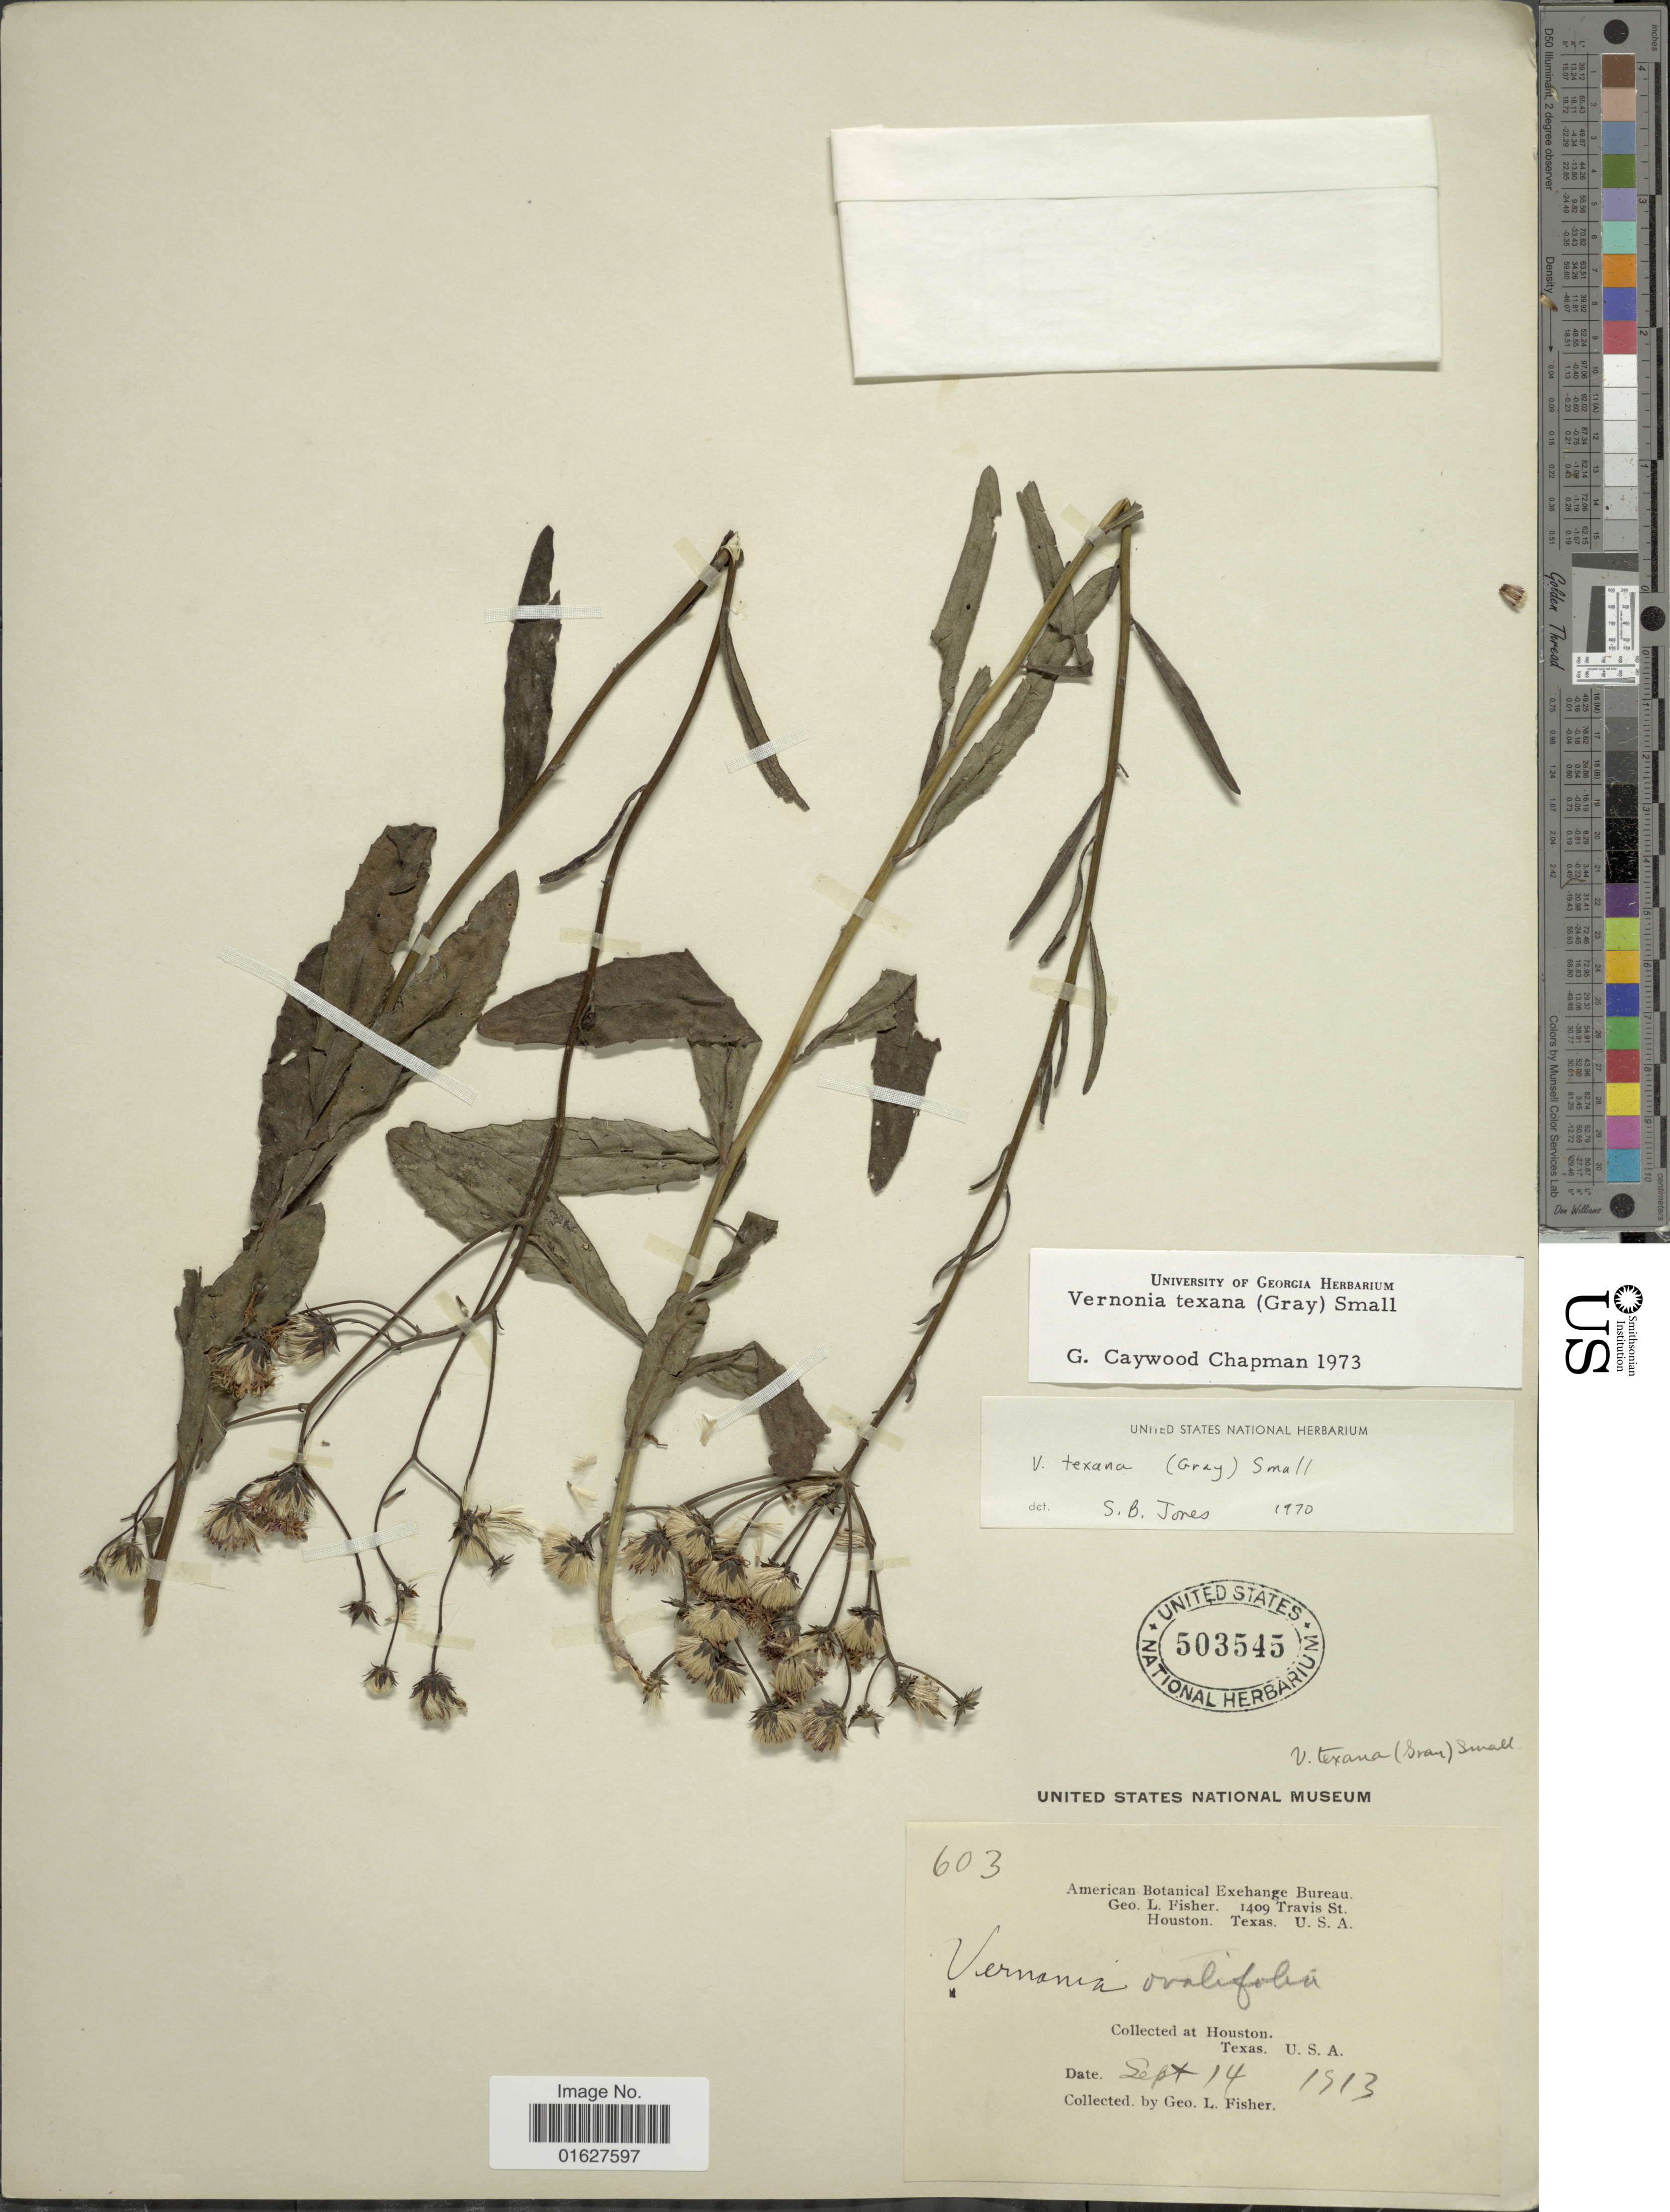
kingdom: Plantae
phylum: Tracheophyta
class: Magnoliopsida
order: Asterales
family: Asteraceae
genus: Vernonia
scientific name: Vernonia texana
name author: (A. Gray) Small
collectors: G. L. Fisher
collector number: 603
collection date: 1913-09-14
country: United States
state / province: Texas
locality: Houston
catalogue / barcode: US 503545